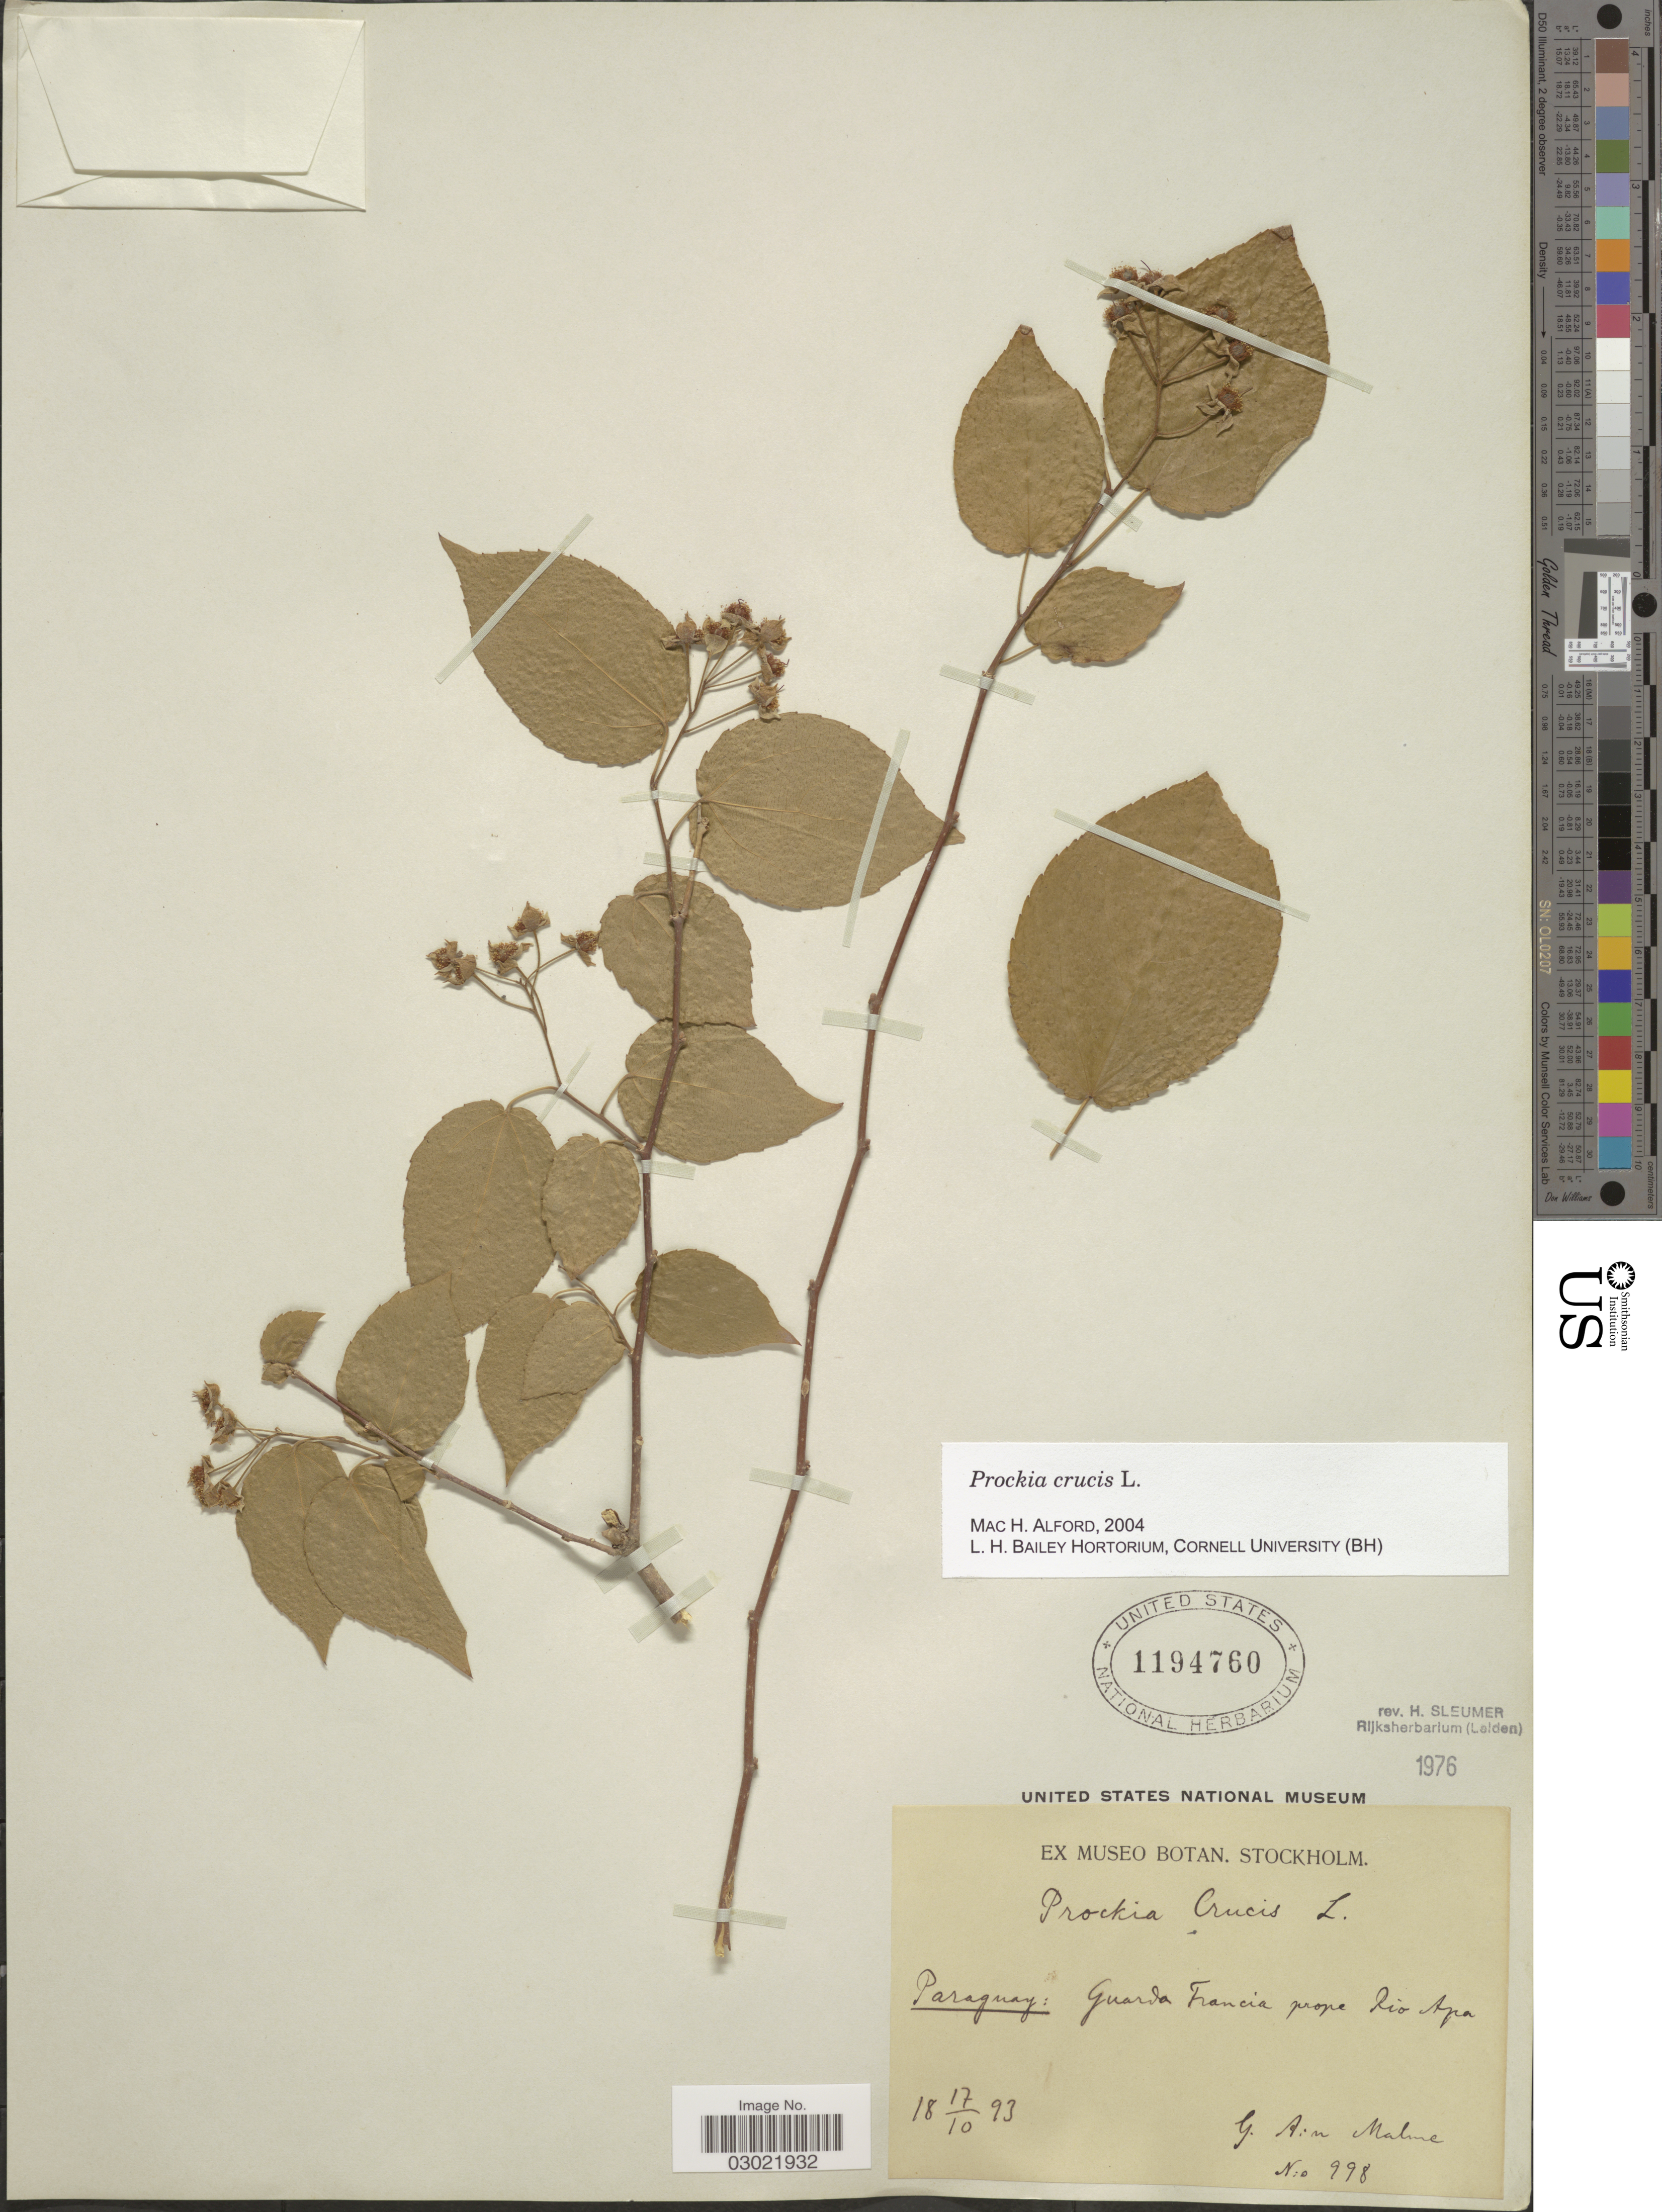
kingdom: Plantae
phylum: Tracheophyta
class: Magnoliopsida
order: Malpighiales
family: Salicaceae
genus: Prockia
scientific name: Prockia crucis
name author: P. Browne ex L.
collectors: G. O. A. Malme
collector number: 998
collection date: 1893-10-17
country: Paraguay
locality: Guarda Francia prope Rio Apa.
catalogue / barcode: US 1194760